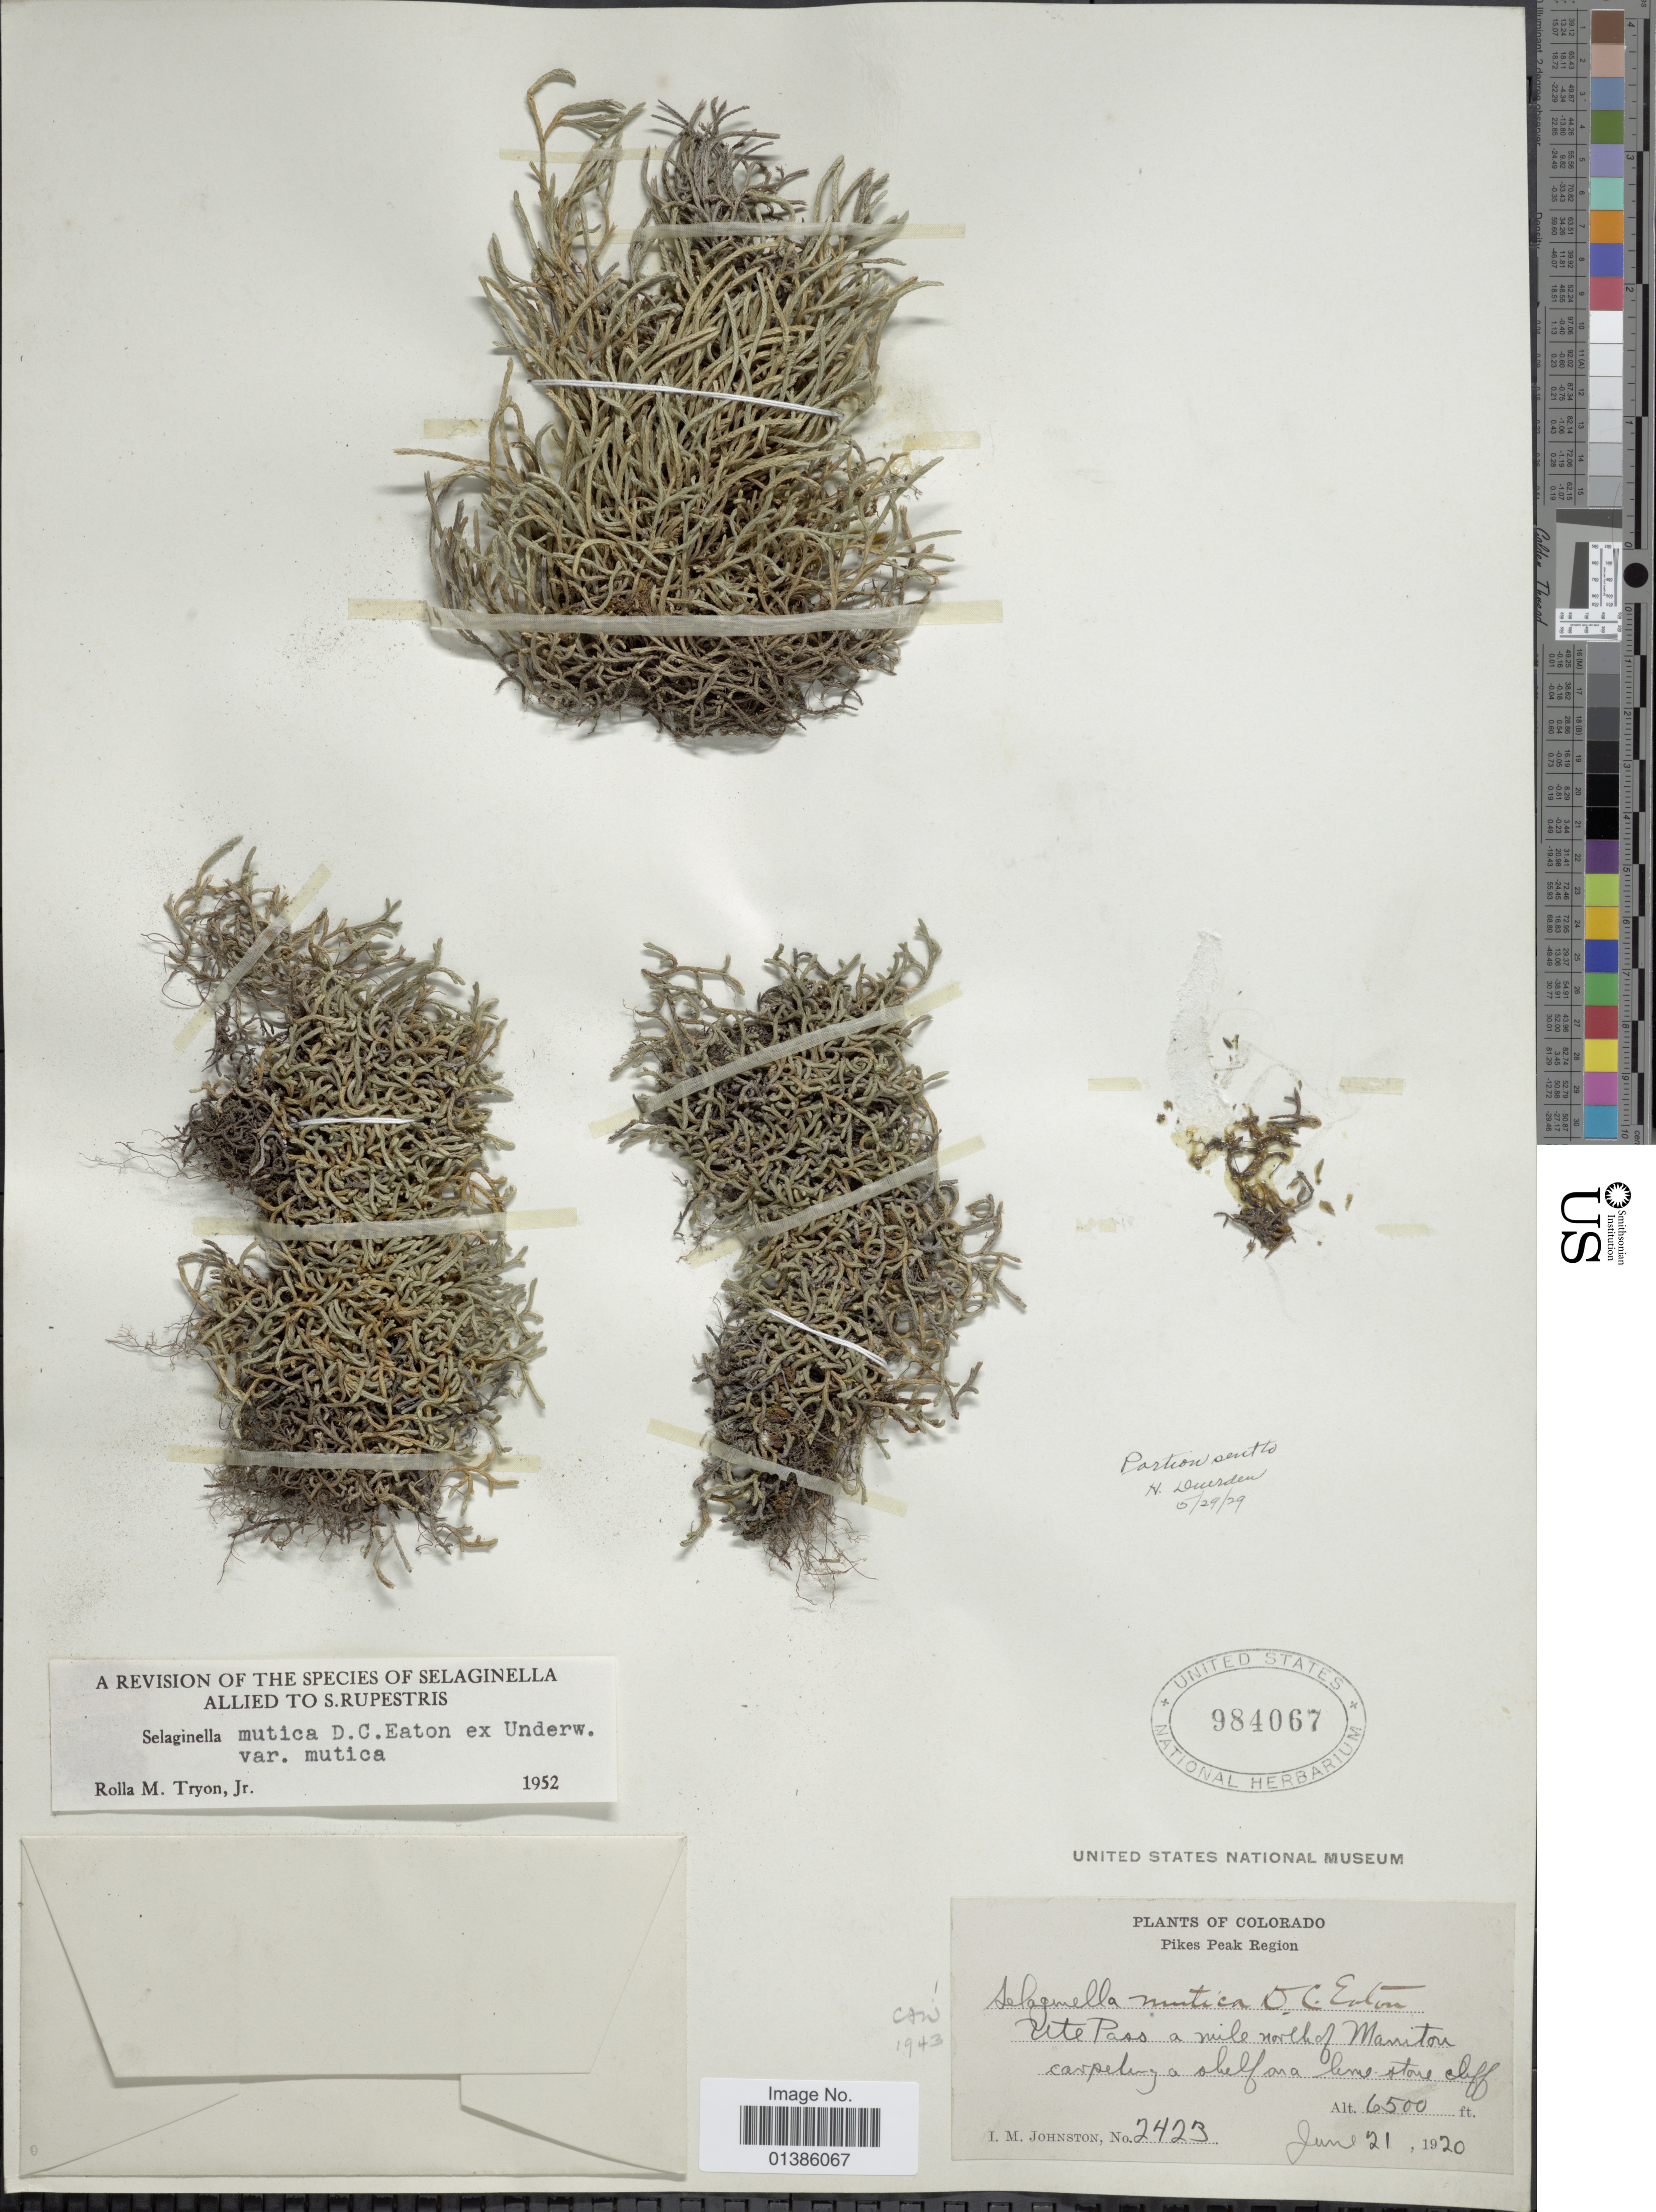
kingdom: Plantae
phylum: Tracheophyta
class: Lycopodiopsida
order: Selaginellales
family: Selaginellaceae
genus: Selaginella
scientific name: Selaginella mutica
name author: D.C. Eaton in Underw.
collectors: I.M. Johnston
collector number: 2423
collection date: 1920-06-21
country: United States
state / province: Colorado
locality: Pikes Peak Region. Ute Pass a mile north of Maniton.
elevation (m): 1981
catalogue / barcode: US 984067